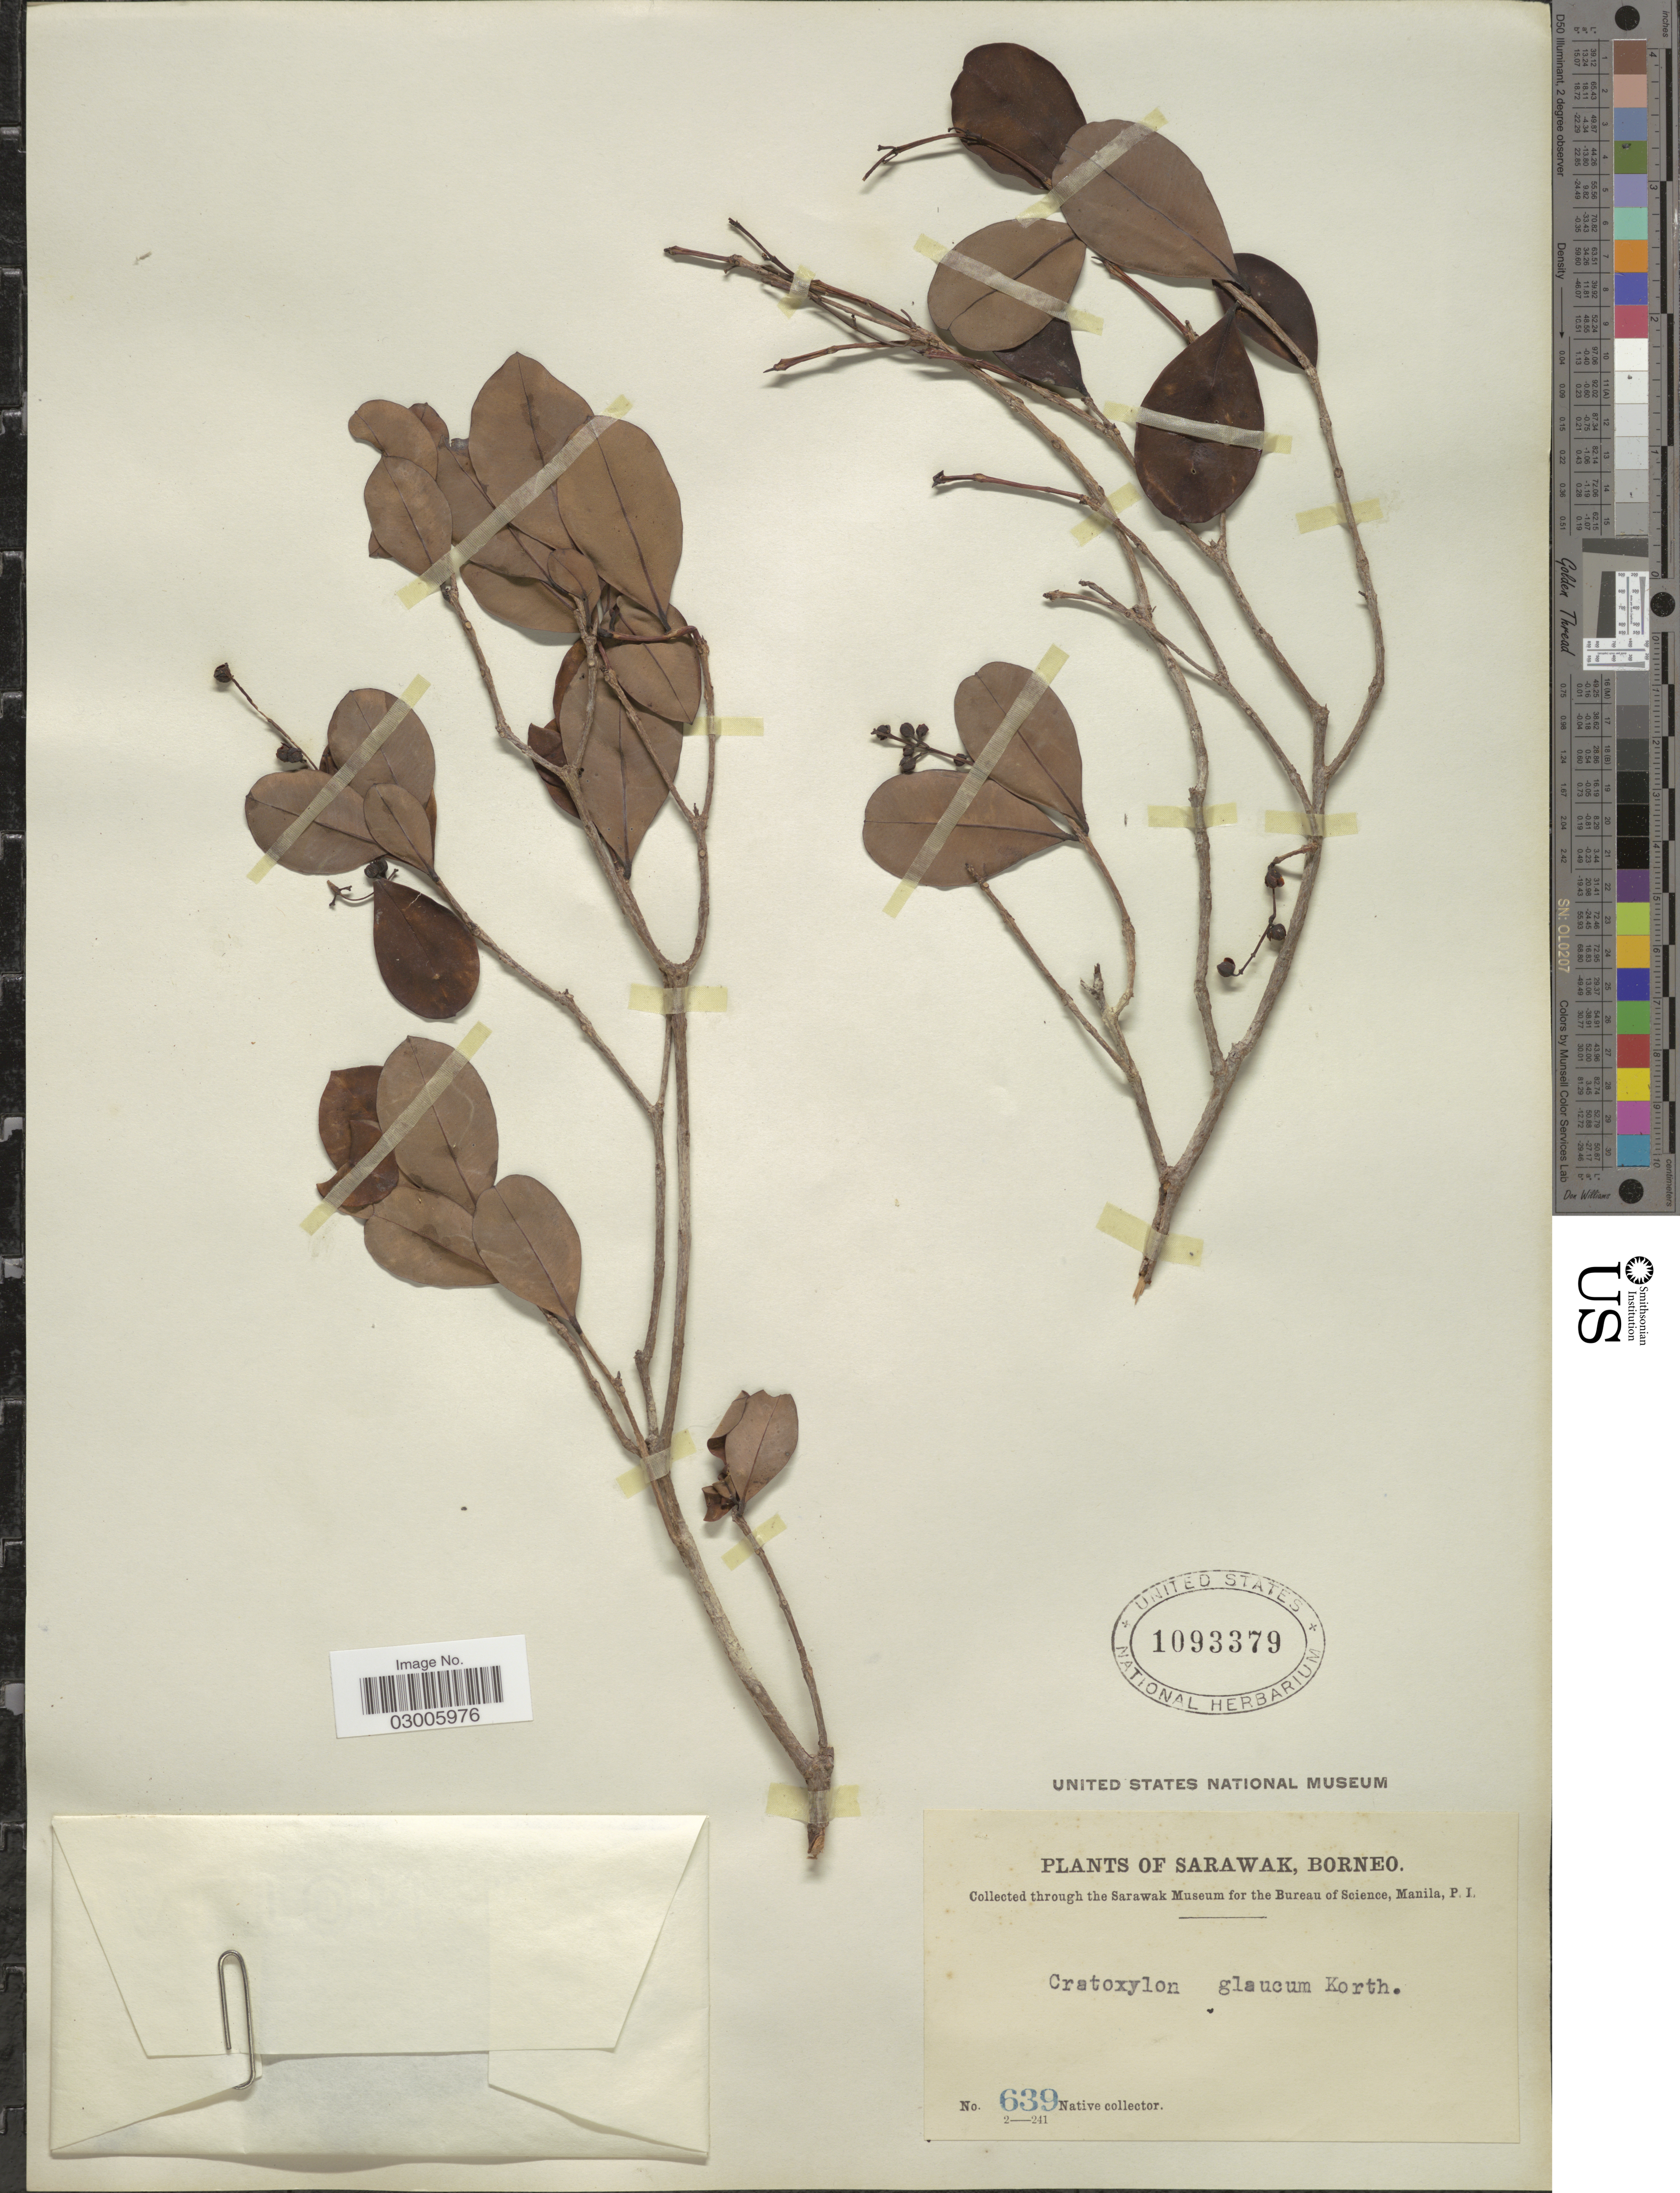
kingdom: Plantae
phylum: Tracheophyta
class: Magnoliopsida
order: Malpighiales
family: Hypericaceae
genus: Cratoxylum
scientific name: Cratoxylum glaucum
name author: Korth.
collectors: Native collector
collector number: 639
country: Malaysia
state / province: Sarawak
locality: Borneo.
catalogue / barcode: US 1093379